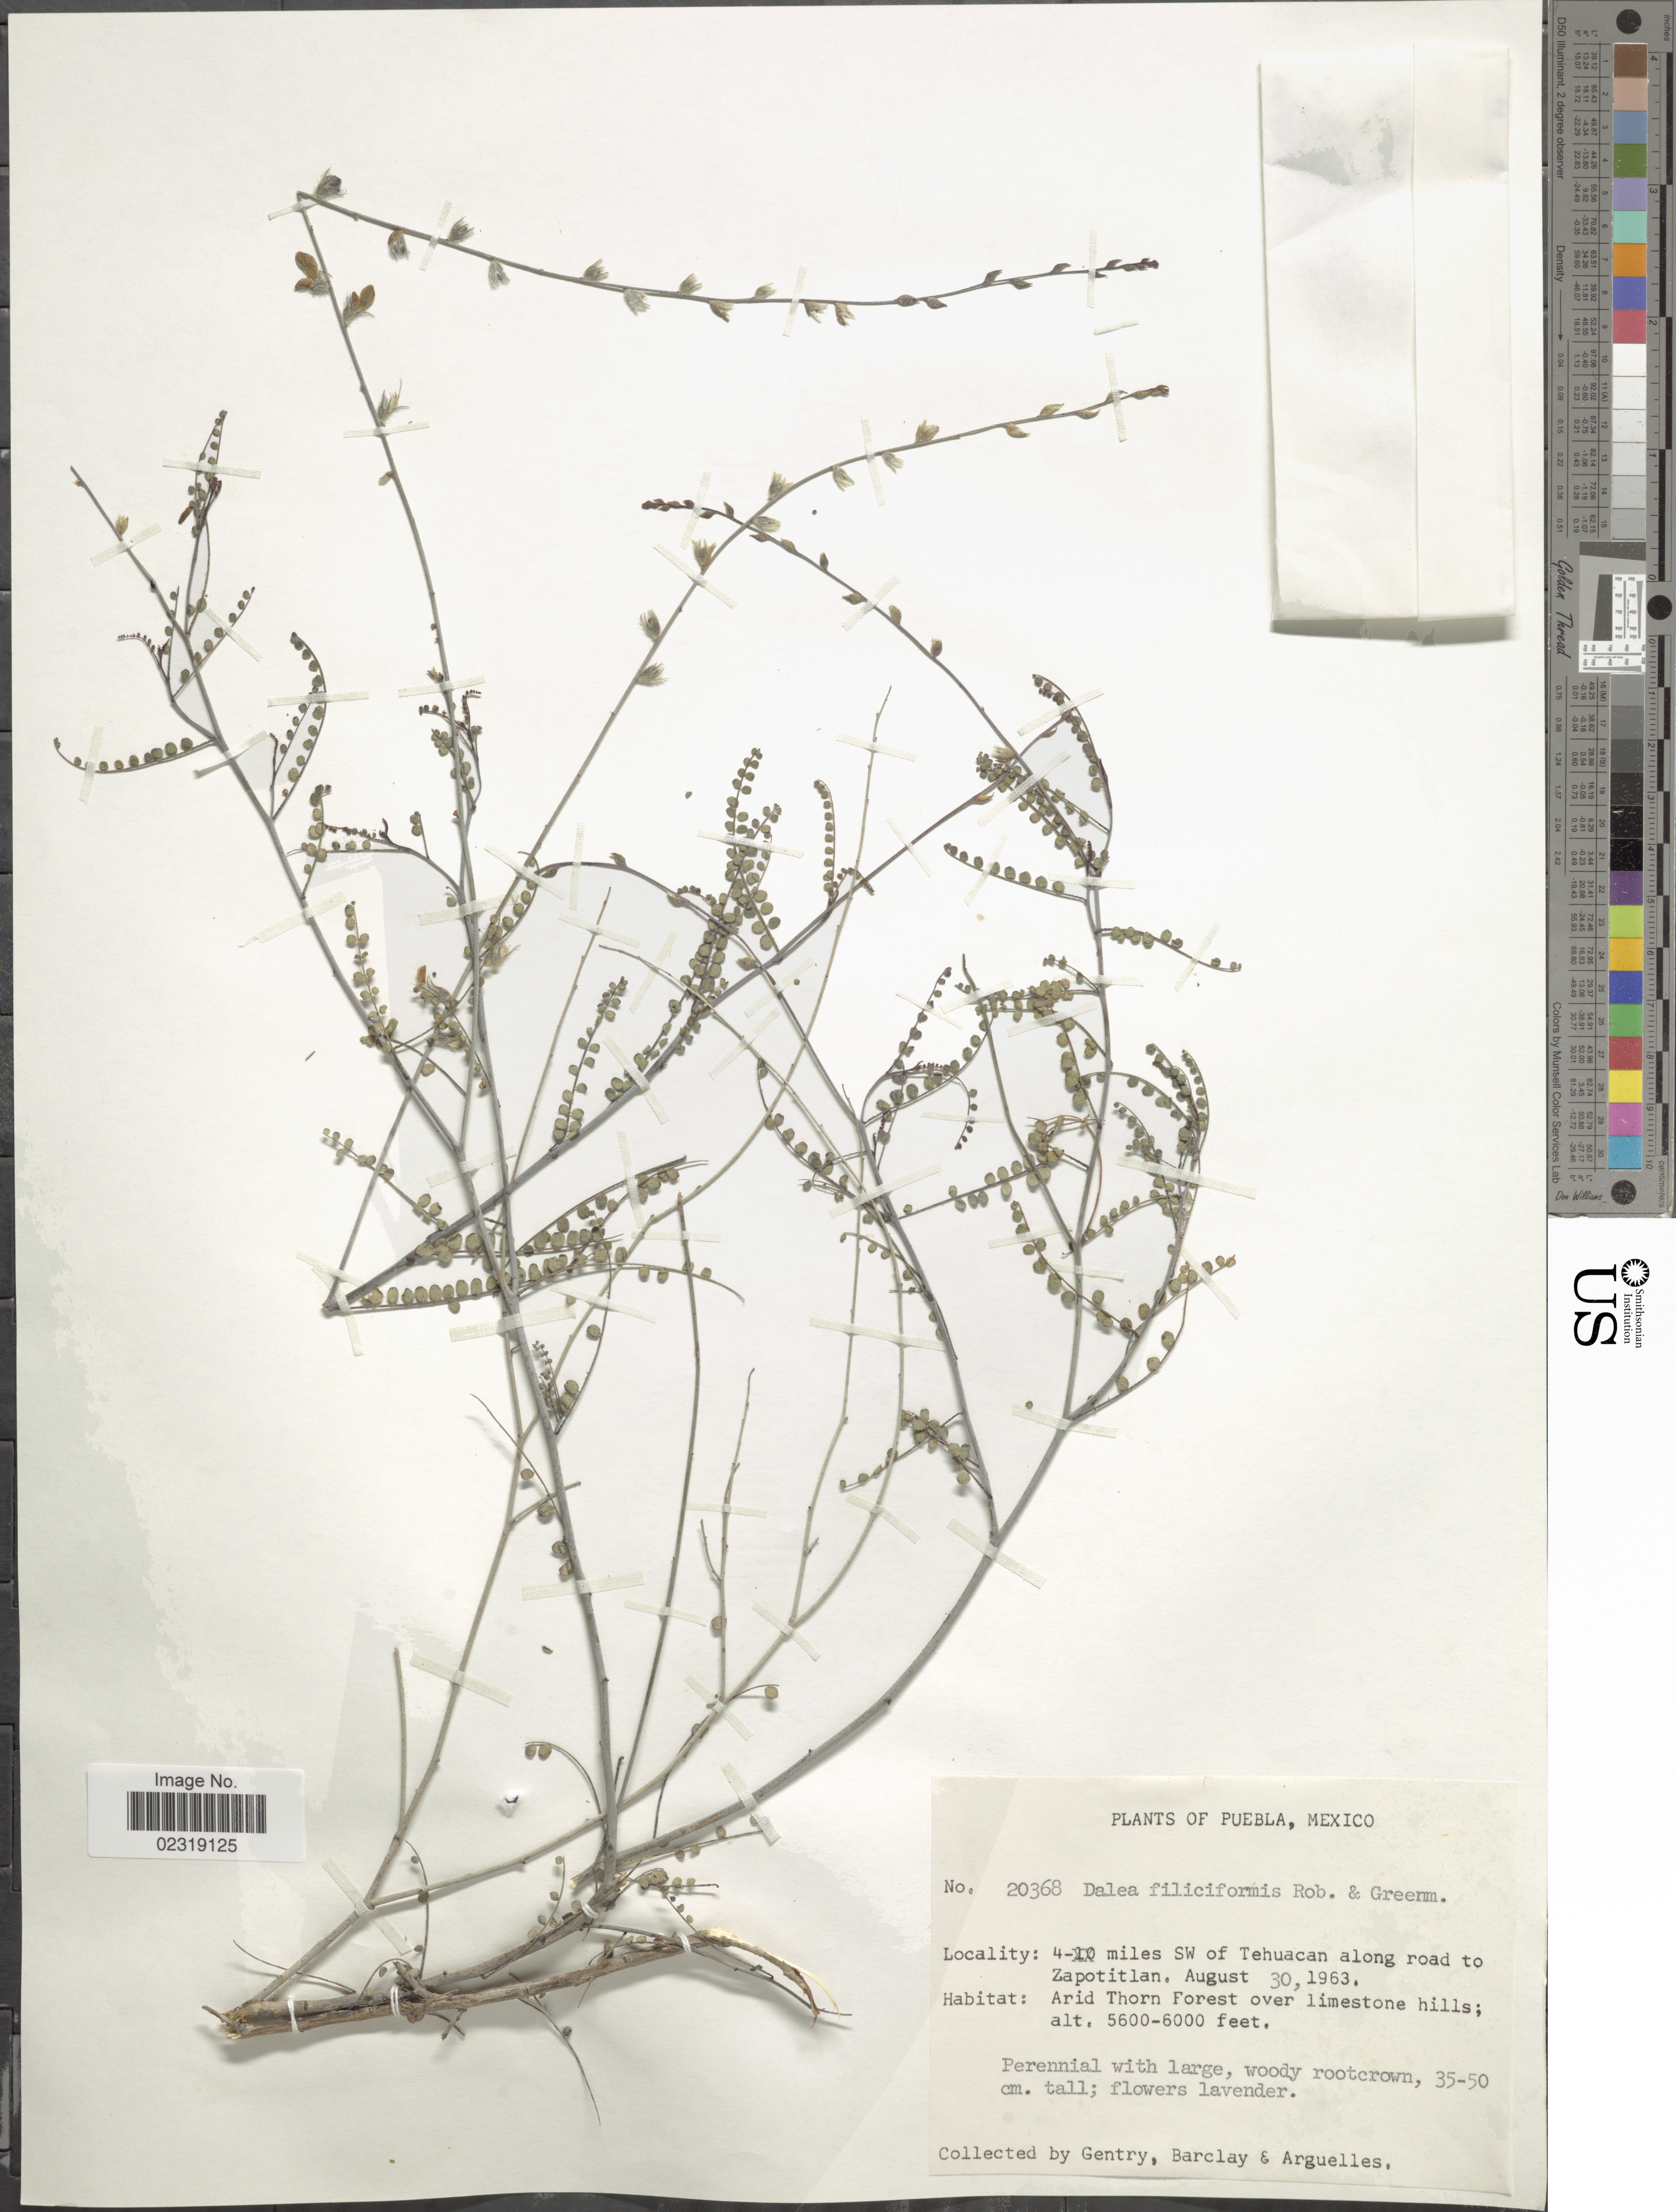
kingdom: Plantae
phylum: Tracheophyta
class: Magnoliopsida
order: Fabales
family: Fabaceae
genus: Dalea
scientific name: Dalea filiciformis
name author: B.L. Rob. & Greenm.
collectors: Gentry, --, -- Barclay & Arguelles, --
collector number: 20368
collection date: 1963-08-30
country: Mexico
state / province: Puebla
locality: Puebla, Mexico. 4 miles SW of Tehuacan along road to Zapotitlan.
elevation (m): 1707